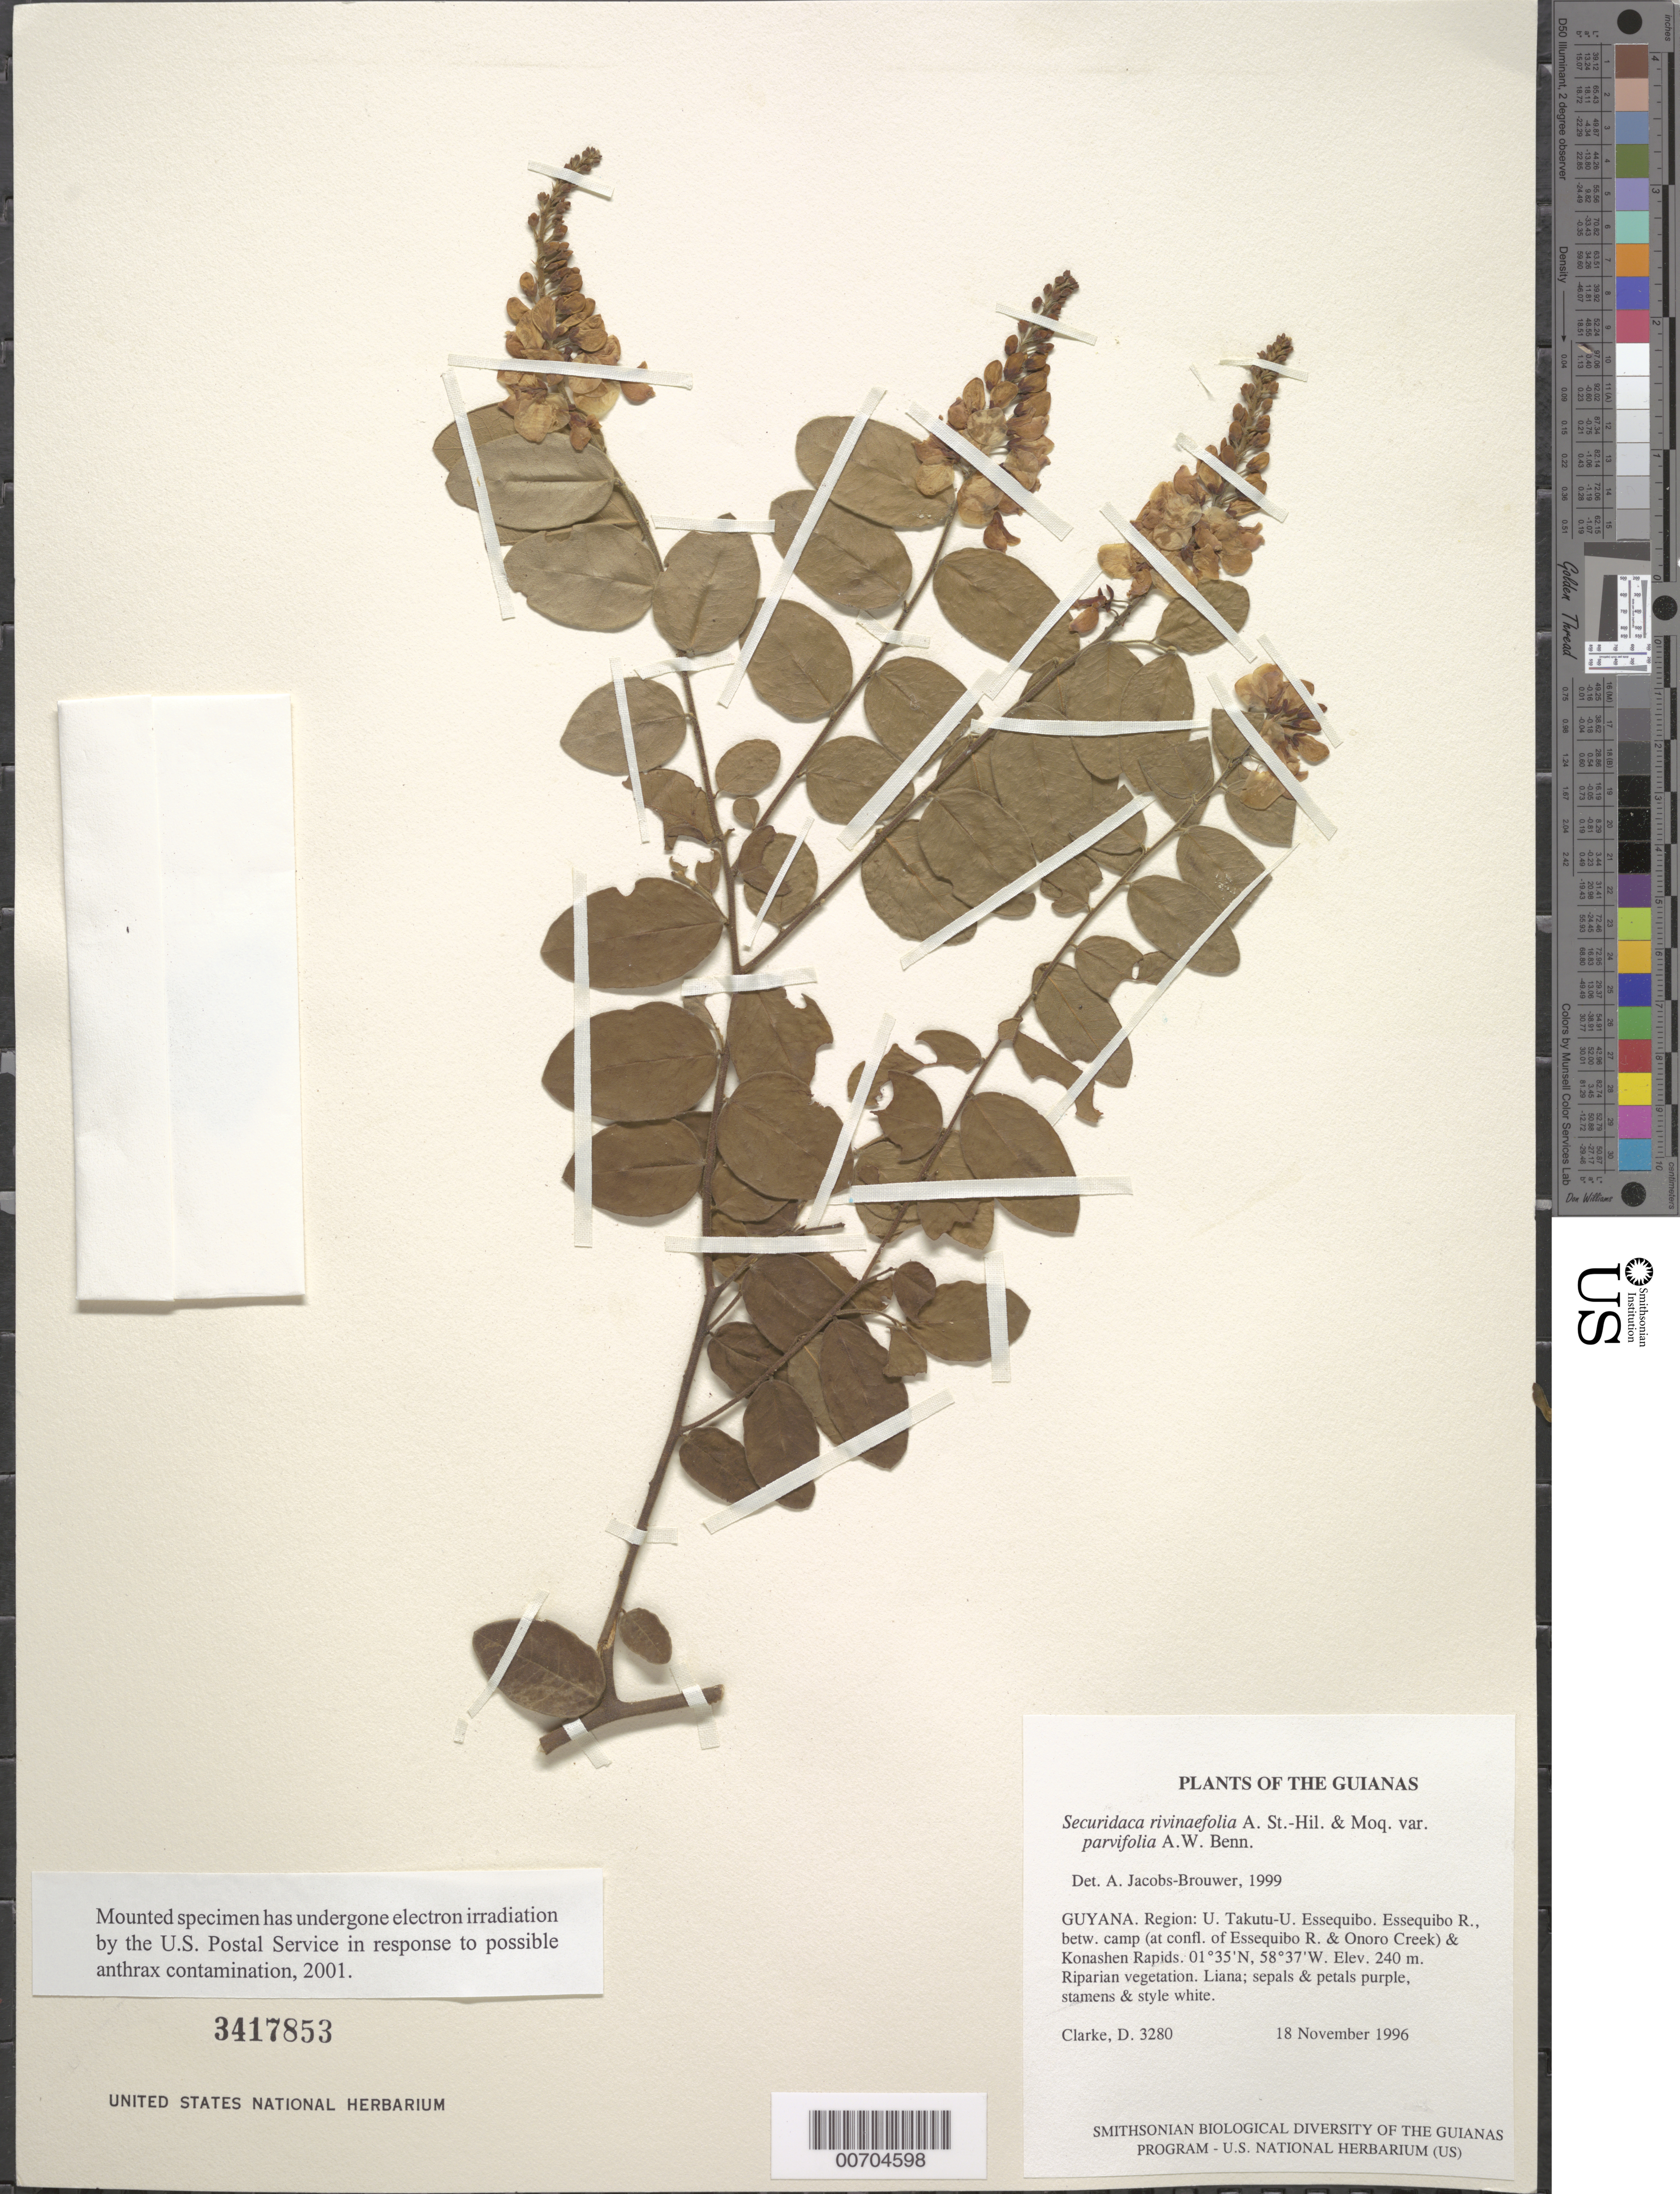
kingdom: Plantae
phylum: Tracheophyta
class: Magnoliopsida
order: Fabales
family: Polygalaceae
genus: Securidaca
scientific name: Securidaca rivinifolia var. parvifolia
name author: A.W. Benn.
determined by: Jacobs-Brouwer, A.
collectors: H. D. Clarke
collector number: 3280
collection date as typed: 18 November 1996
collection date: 1996-11-18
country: Guyana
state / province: U. Takutu-U. Essequibo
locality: Essequibo R., betw. camp (at confl. of Essequibo R. & Onoro Creek) & Konashen Rapids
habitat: Riparian vegetation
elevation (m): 240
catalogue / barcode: US 3417853